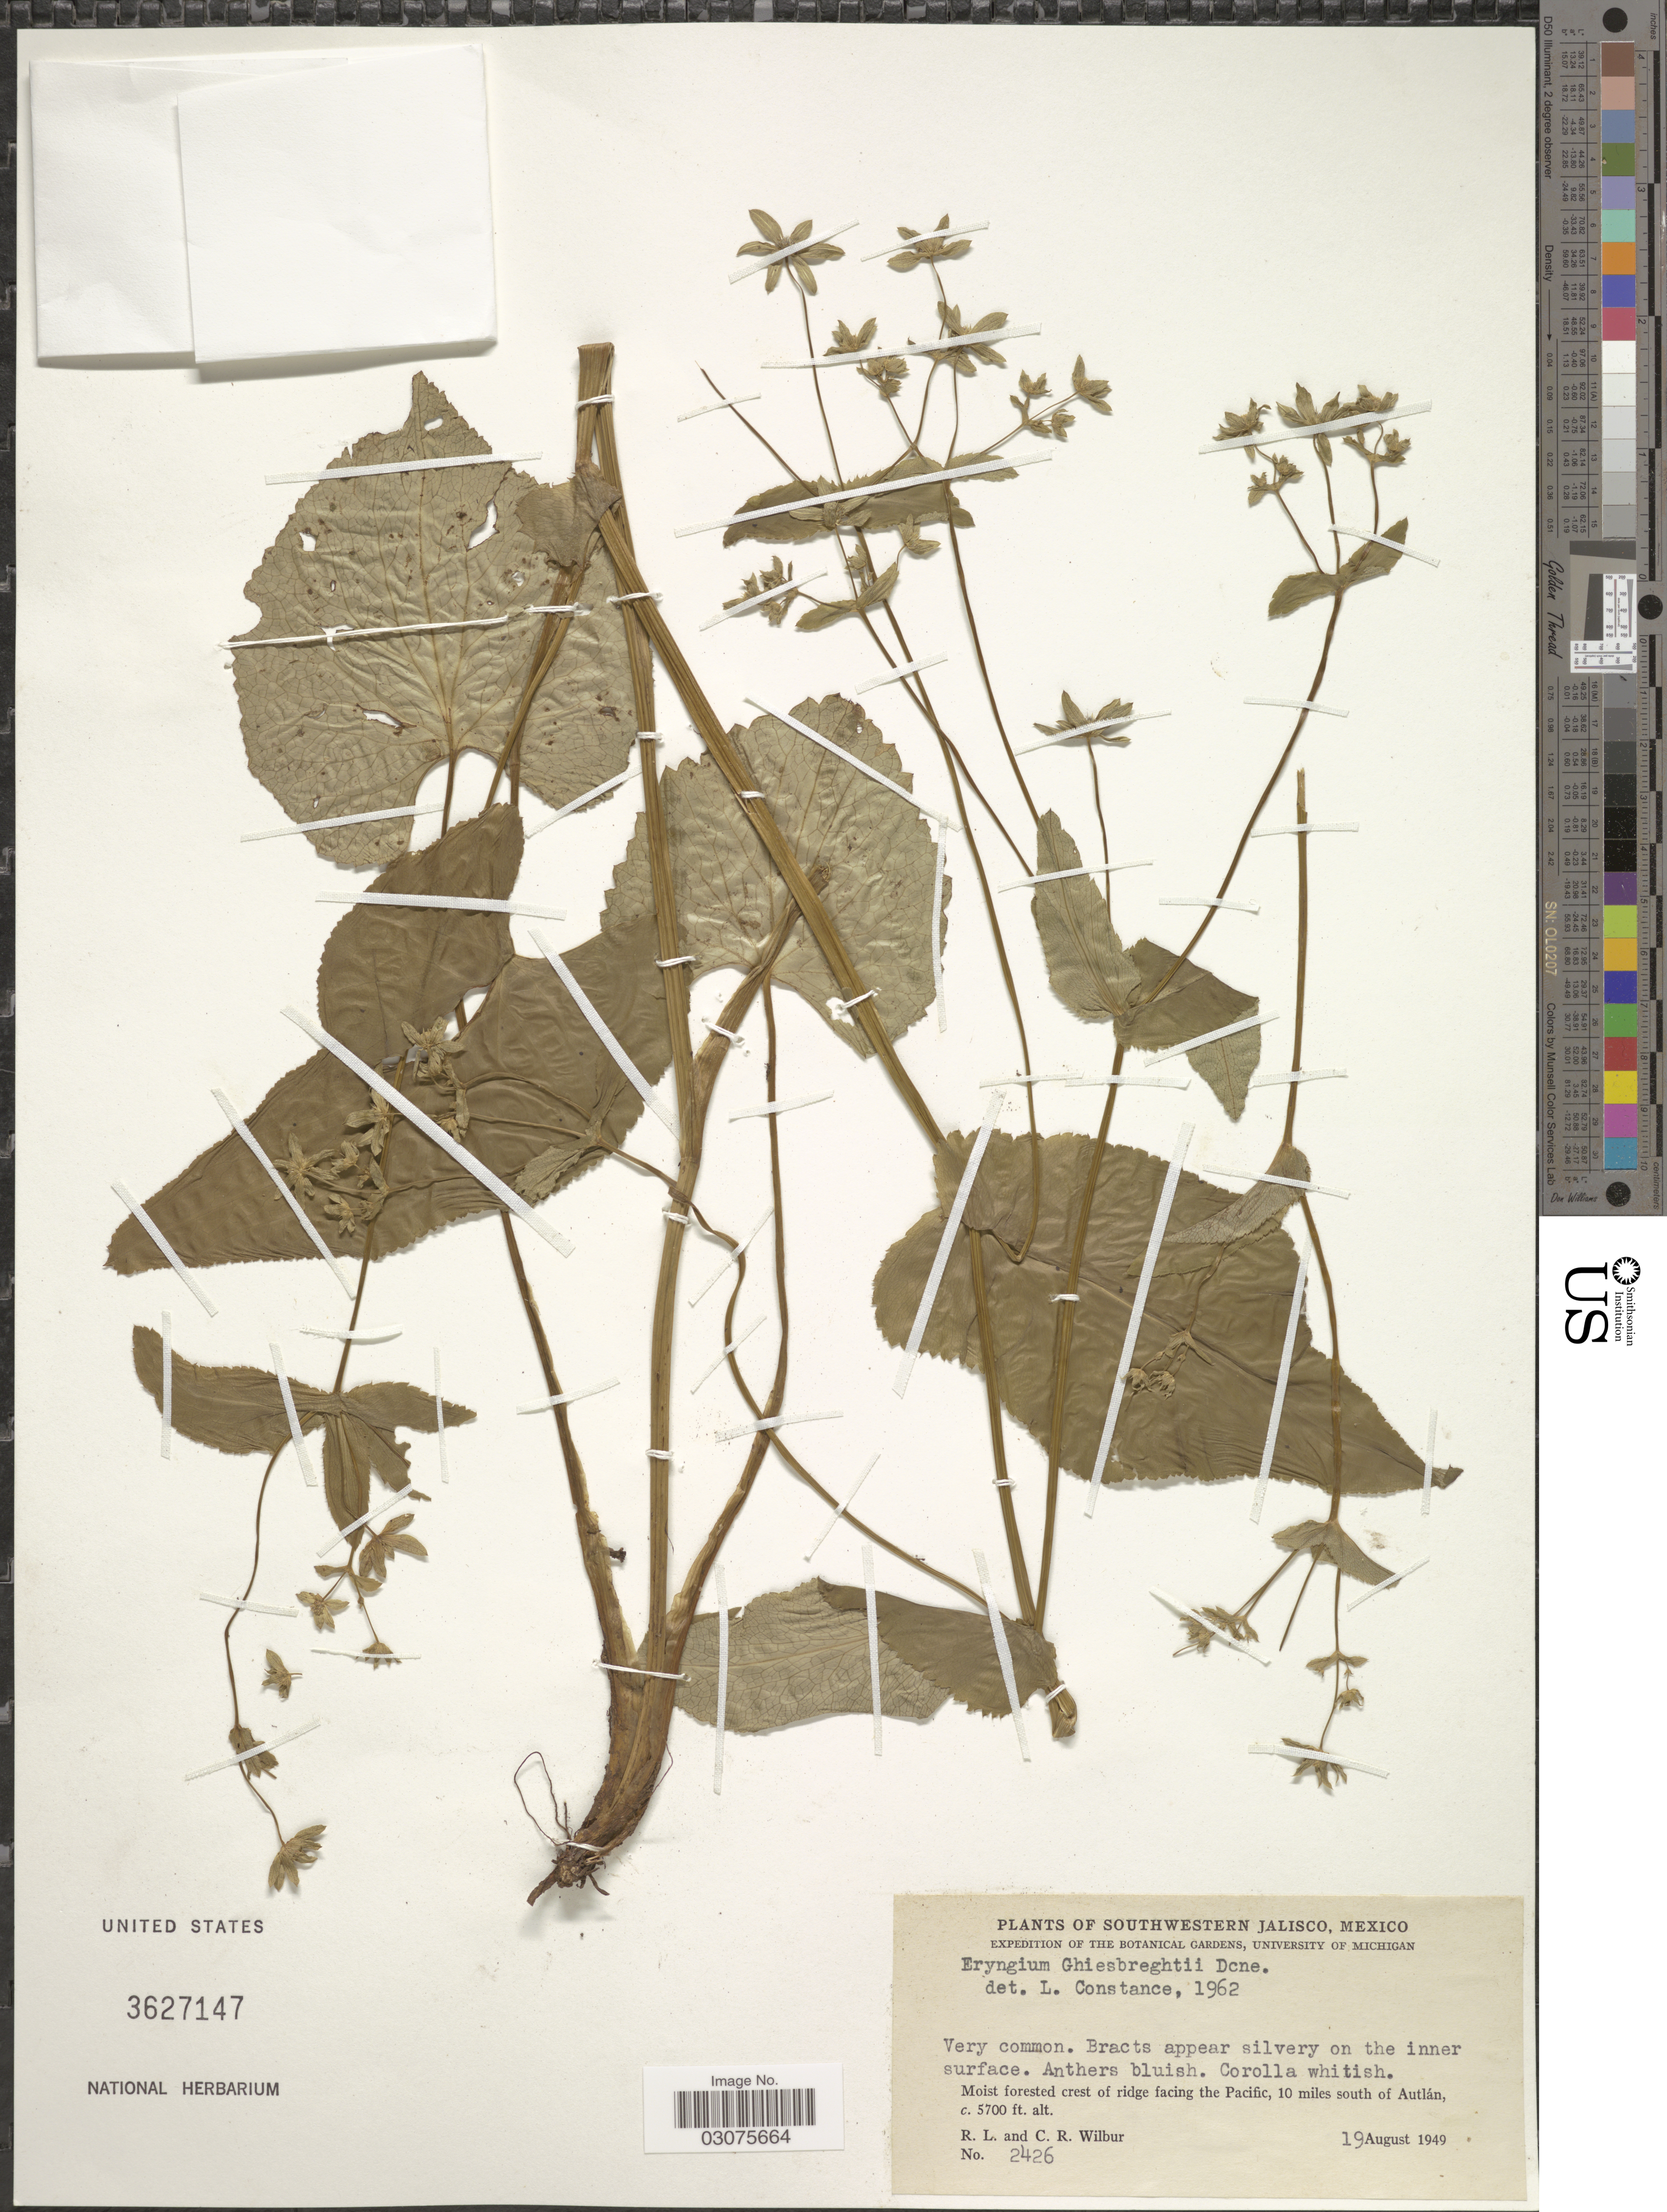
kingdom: Plantae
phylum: Tracheophyta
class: Magnoliopsida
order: Apiales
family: Apiaceae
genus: Eryngium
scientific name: Eryngium ghiesbreghtii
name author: Decne.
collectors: R. L. Wilbur & C. Wilbur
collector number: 2426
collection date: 1949-08-19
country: Mexico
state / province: Jalisco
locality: Southwestern Jalisco. Moist forested crest of ridge facing the Pacific, 10 miles south of Autlán.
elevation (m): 1737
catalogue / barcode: US 3627147